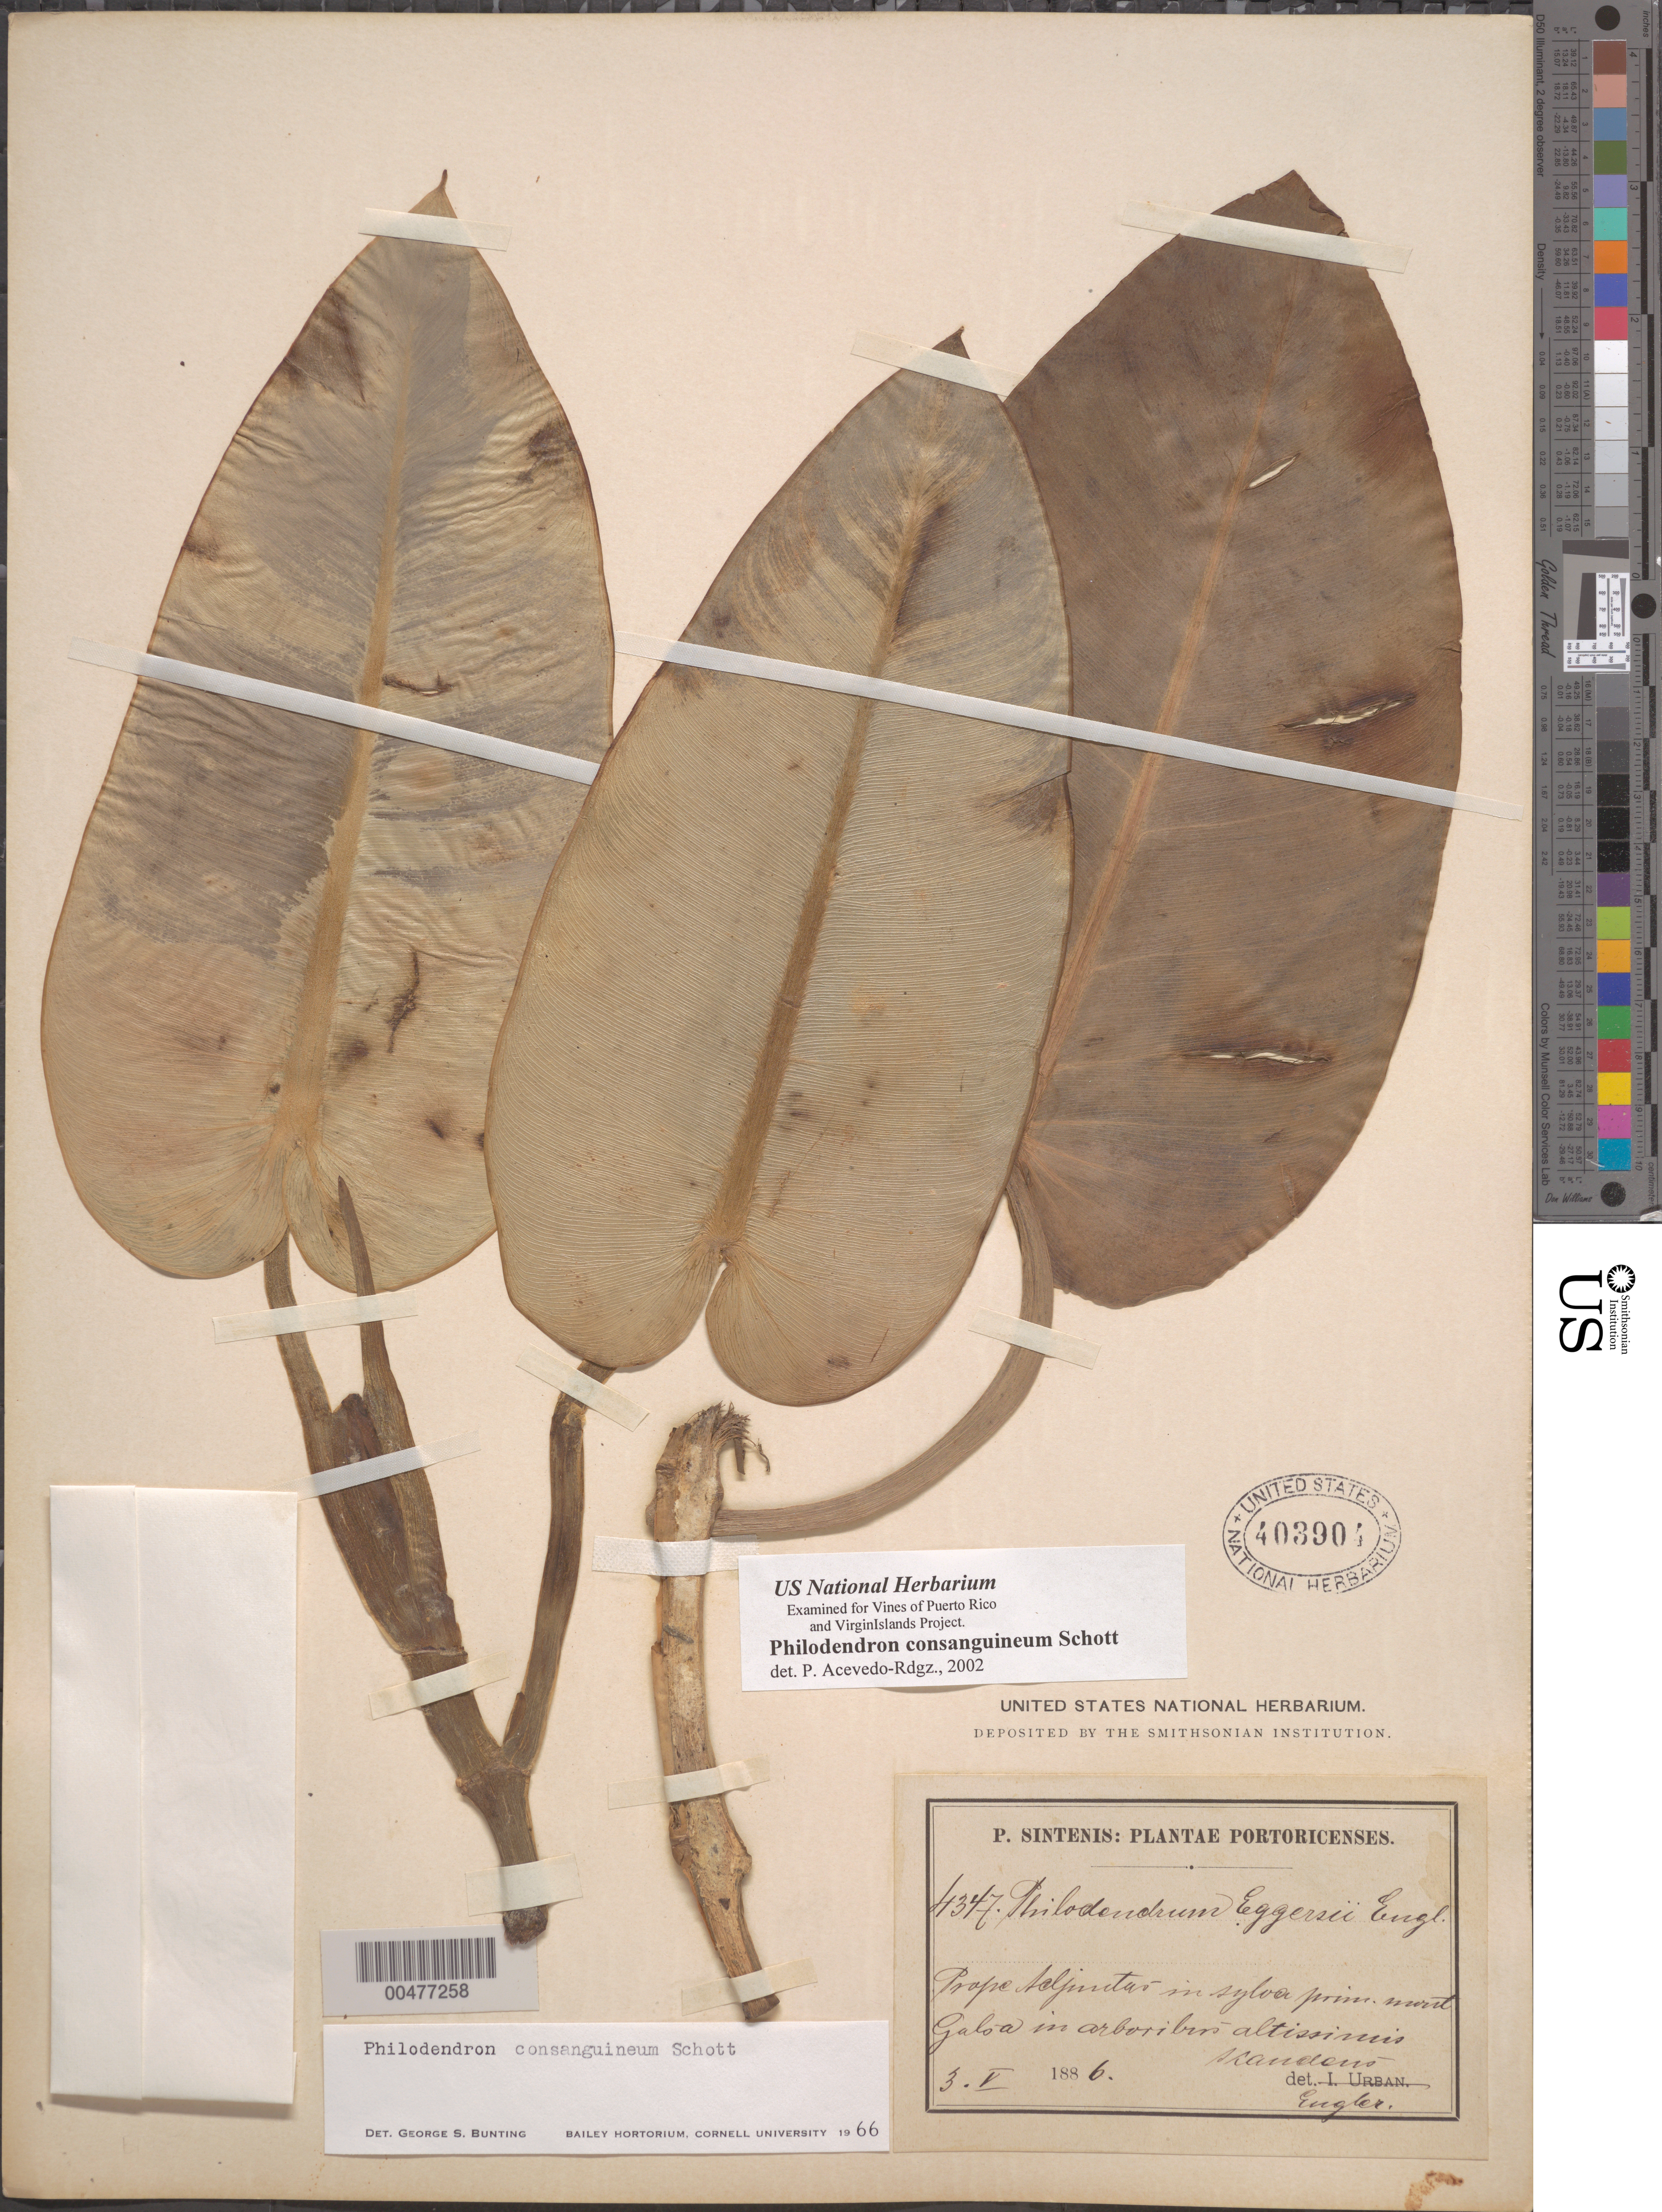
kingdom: Plantae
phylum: Tracheophyta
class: Liliopsida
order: Alismatales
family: Araceae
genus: Philodendron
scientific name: Philodendron consanguineum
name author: Schott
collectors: P. Sintenis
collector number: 4347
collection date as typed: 03 May 1886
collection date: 1886-05-03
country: Puerto Rico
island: Greater Antilles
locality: Prope Adjuntas. In sylva, Galoa in arboribus altissimus.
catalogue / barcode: US 403904